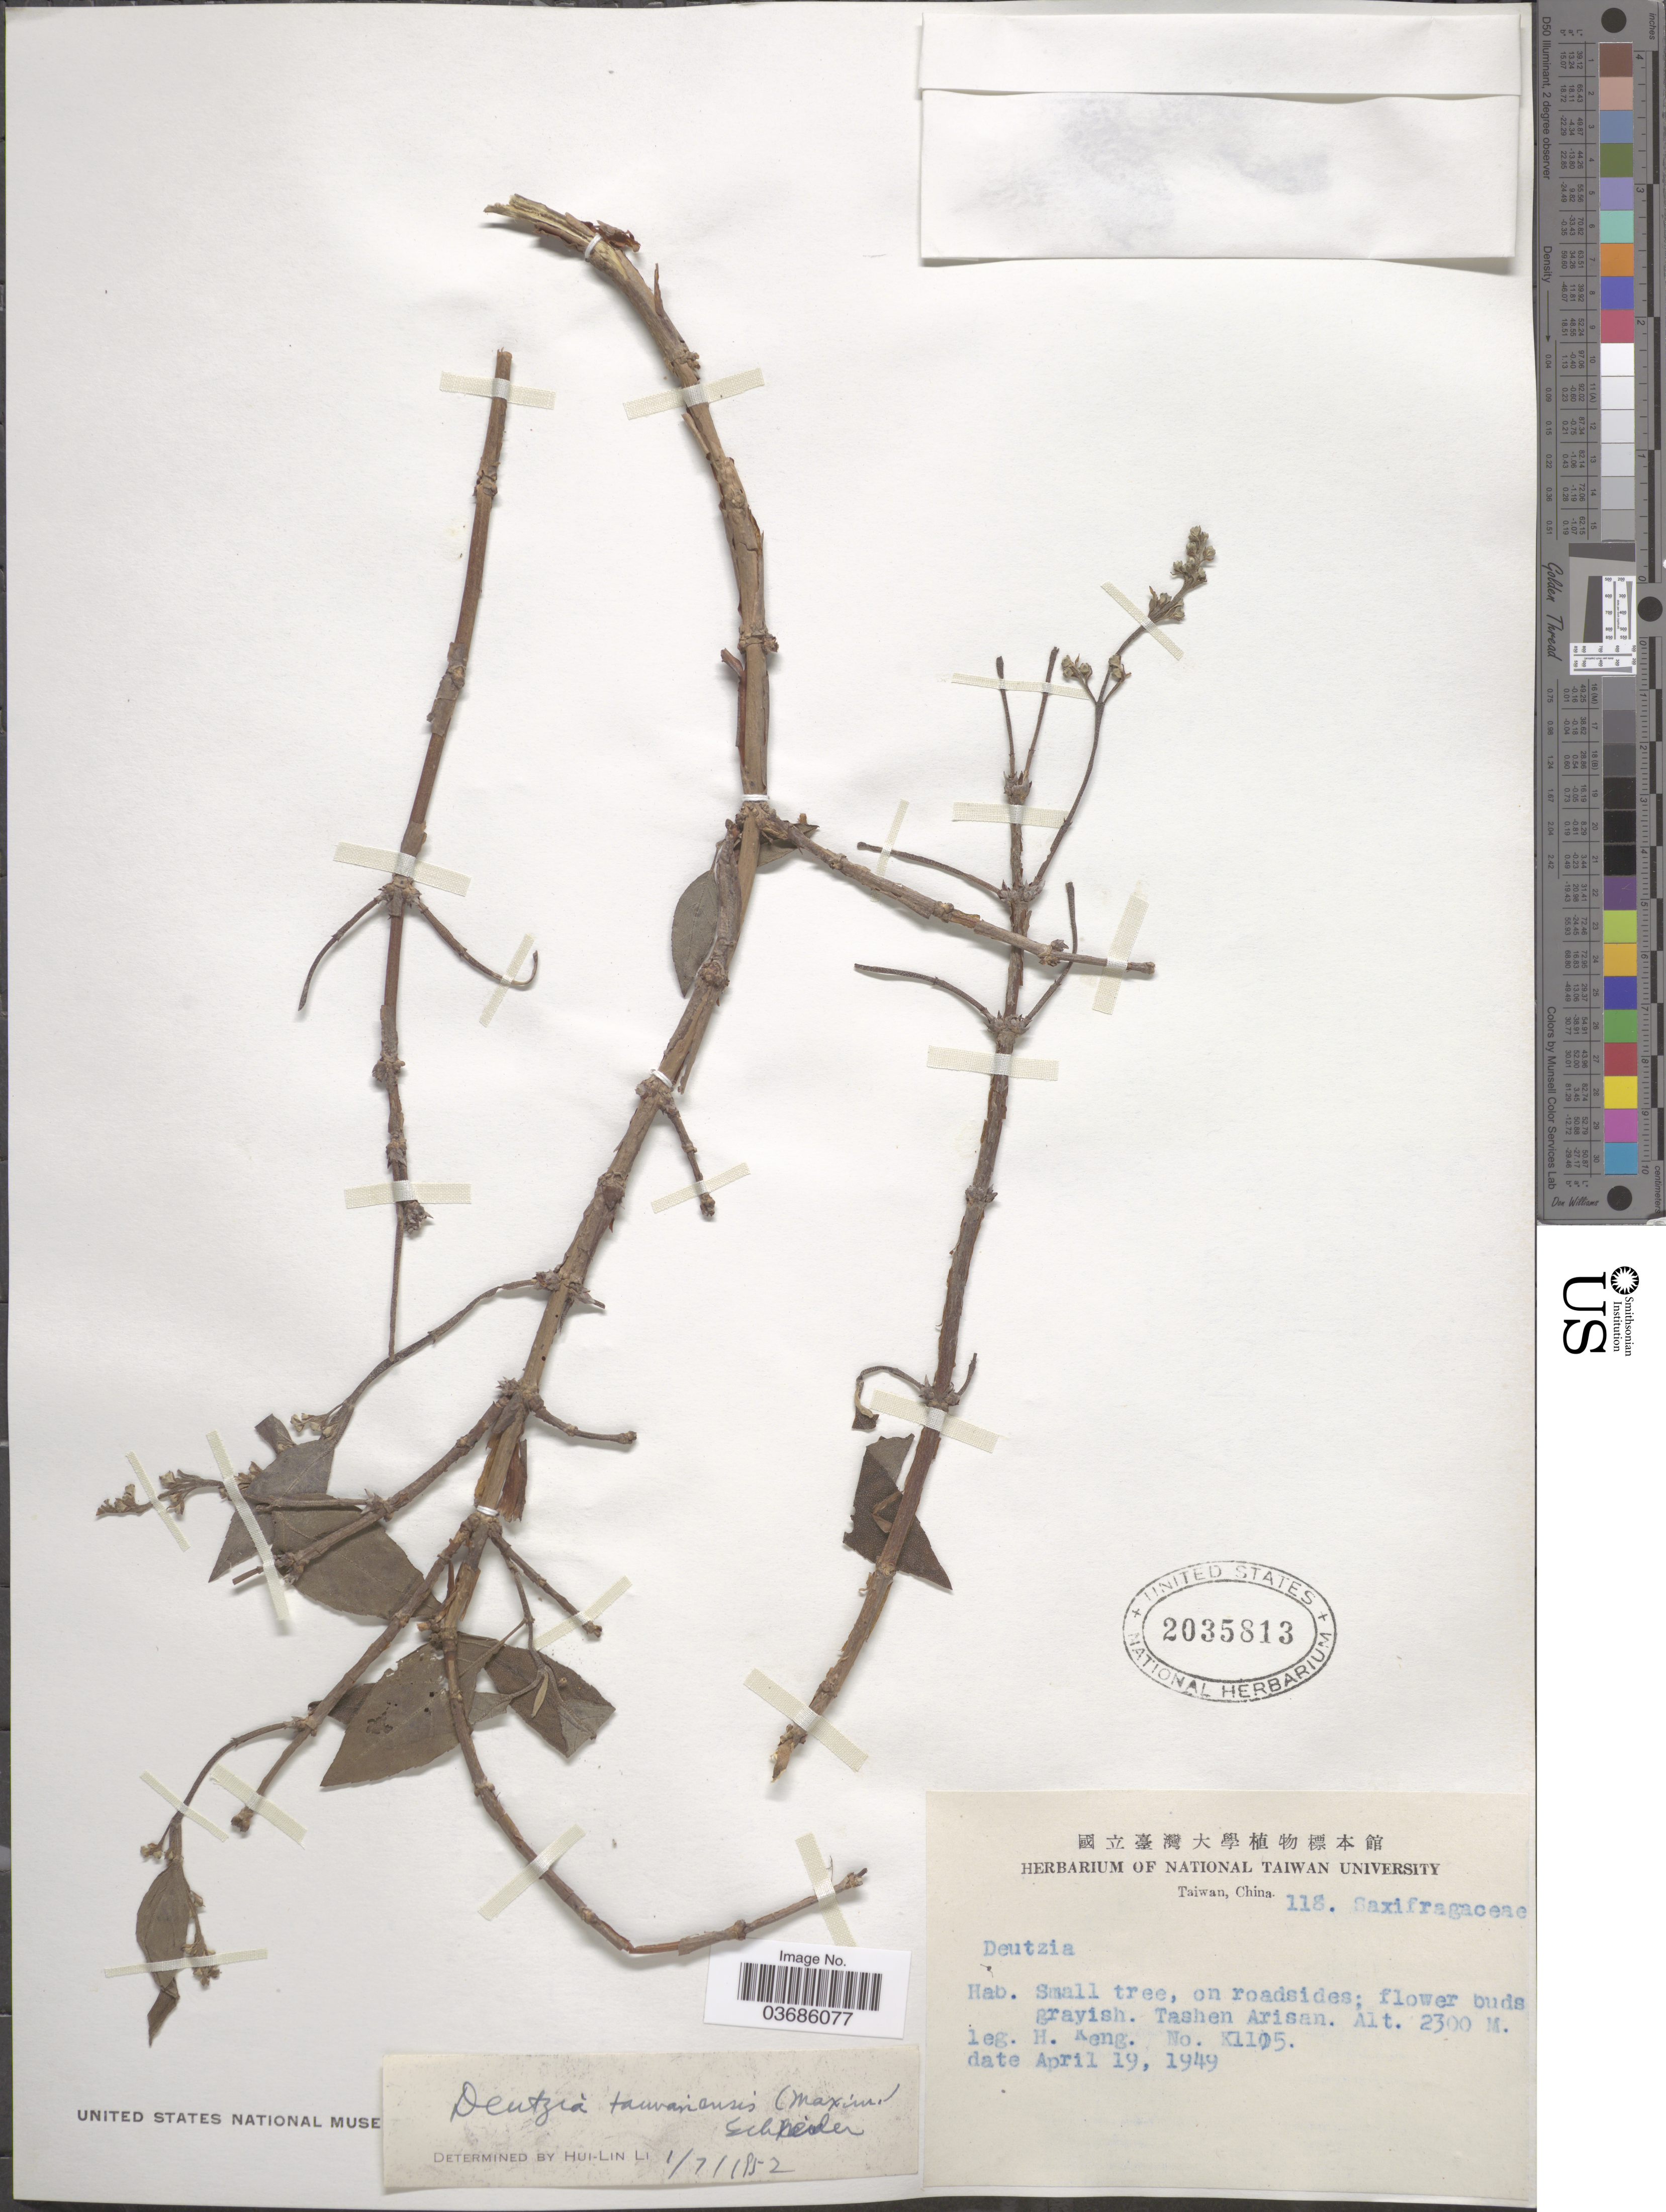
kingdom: Plantae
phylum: Tracheophyta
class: Magnoliopsida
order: Cornales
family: Hydrangeaceae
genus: Deutzia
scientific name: Deutzia taiwanensis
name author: (Maxim.) C.K. Schneid.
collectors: H. Keng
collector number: K1105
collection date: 1949-04-19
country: Taiwan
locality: Tashen Arisan.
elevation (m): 2300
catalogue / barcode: US 2035813